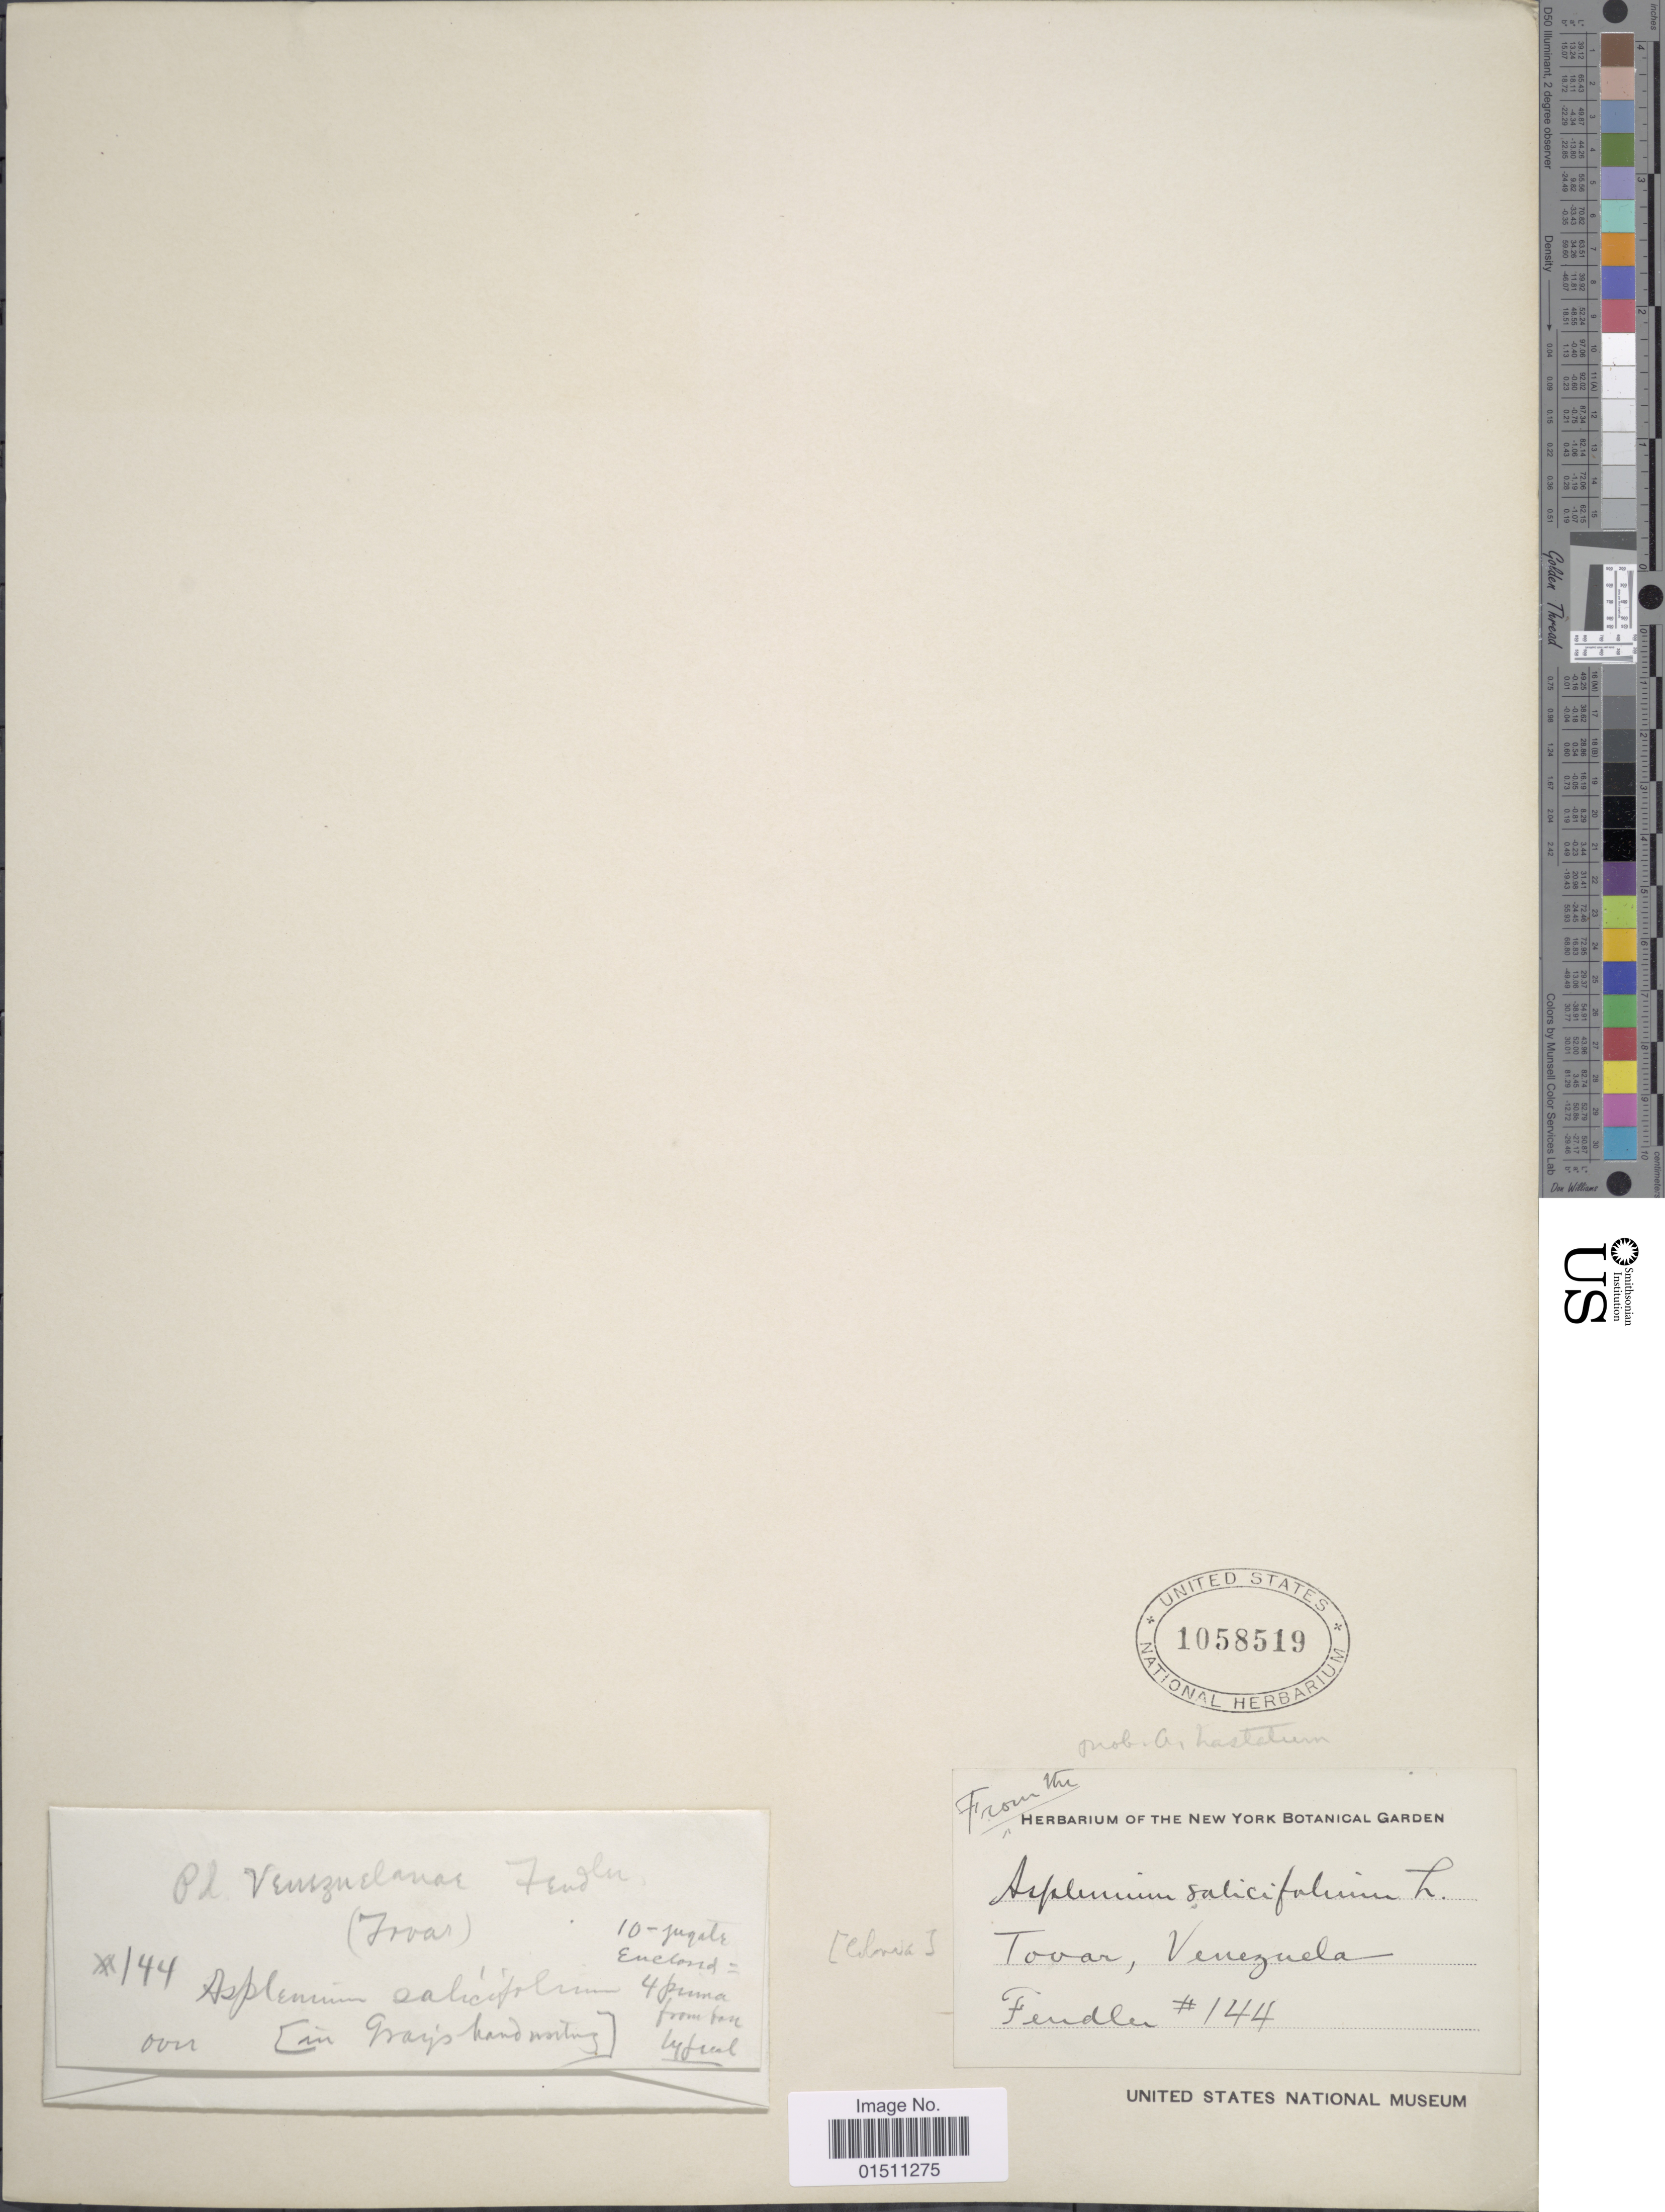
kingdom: Plantae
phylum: Tracheophyta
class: Polypodiopsida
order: Polypodiales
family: Aspleniaceae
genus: Asplenium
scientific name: Asplenium hastatum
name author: Klotzsch ex Kunze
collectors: -. Fendler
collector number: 144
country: Venezuela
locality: Venezuela, Tovar.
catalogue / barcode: US 1058519